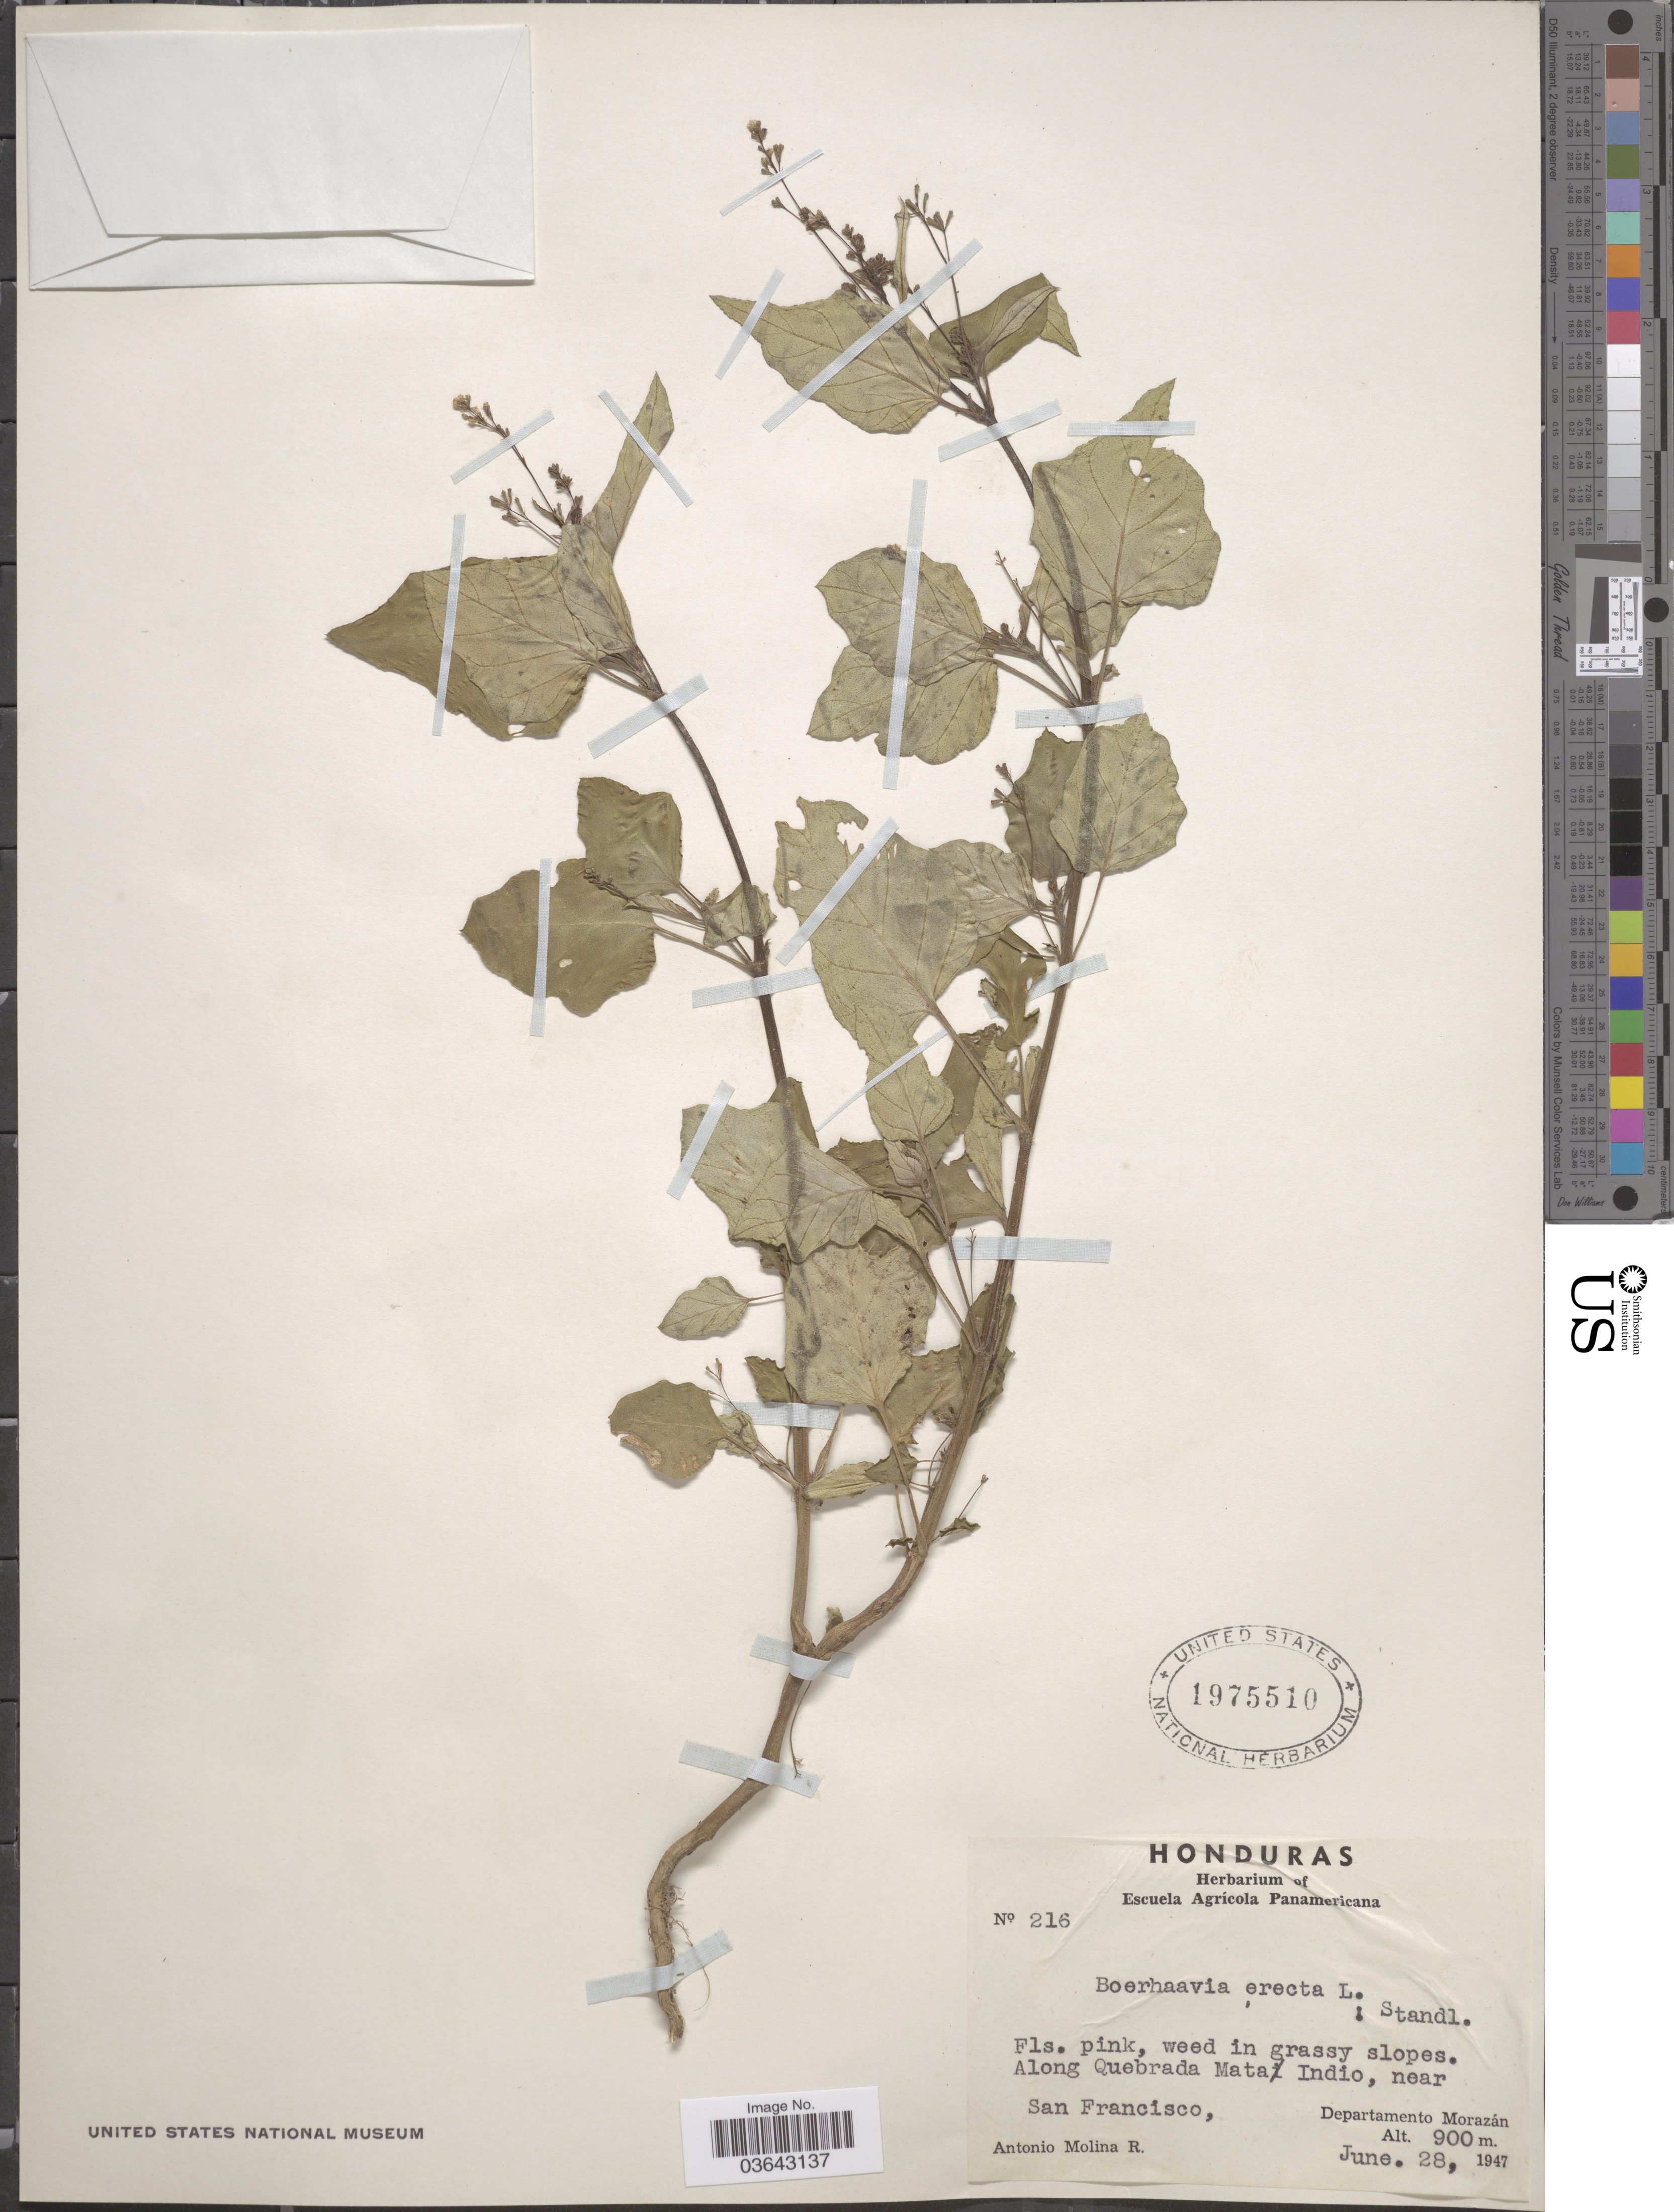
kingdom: Plantae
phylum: Tracheophyta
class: Magnoliopsida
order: Caryophyllales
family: Nyctaginaceae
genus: Boerhavia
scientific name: Boerhavia erecta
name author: L.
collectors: A. Molina R.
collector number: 216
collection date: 1947-06-28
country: Honduras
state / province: Fco. Morazán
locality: Along Quebrada Mata Indio, near San Francisco, Departamento Morazán.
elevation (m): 900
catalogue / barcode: US 1975510